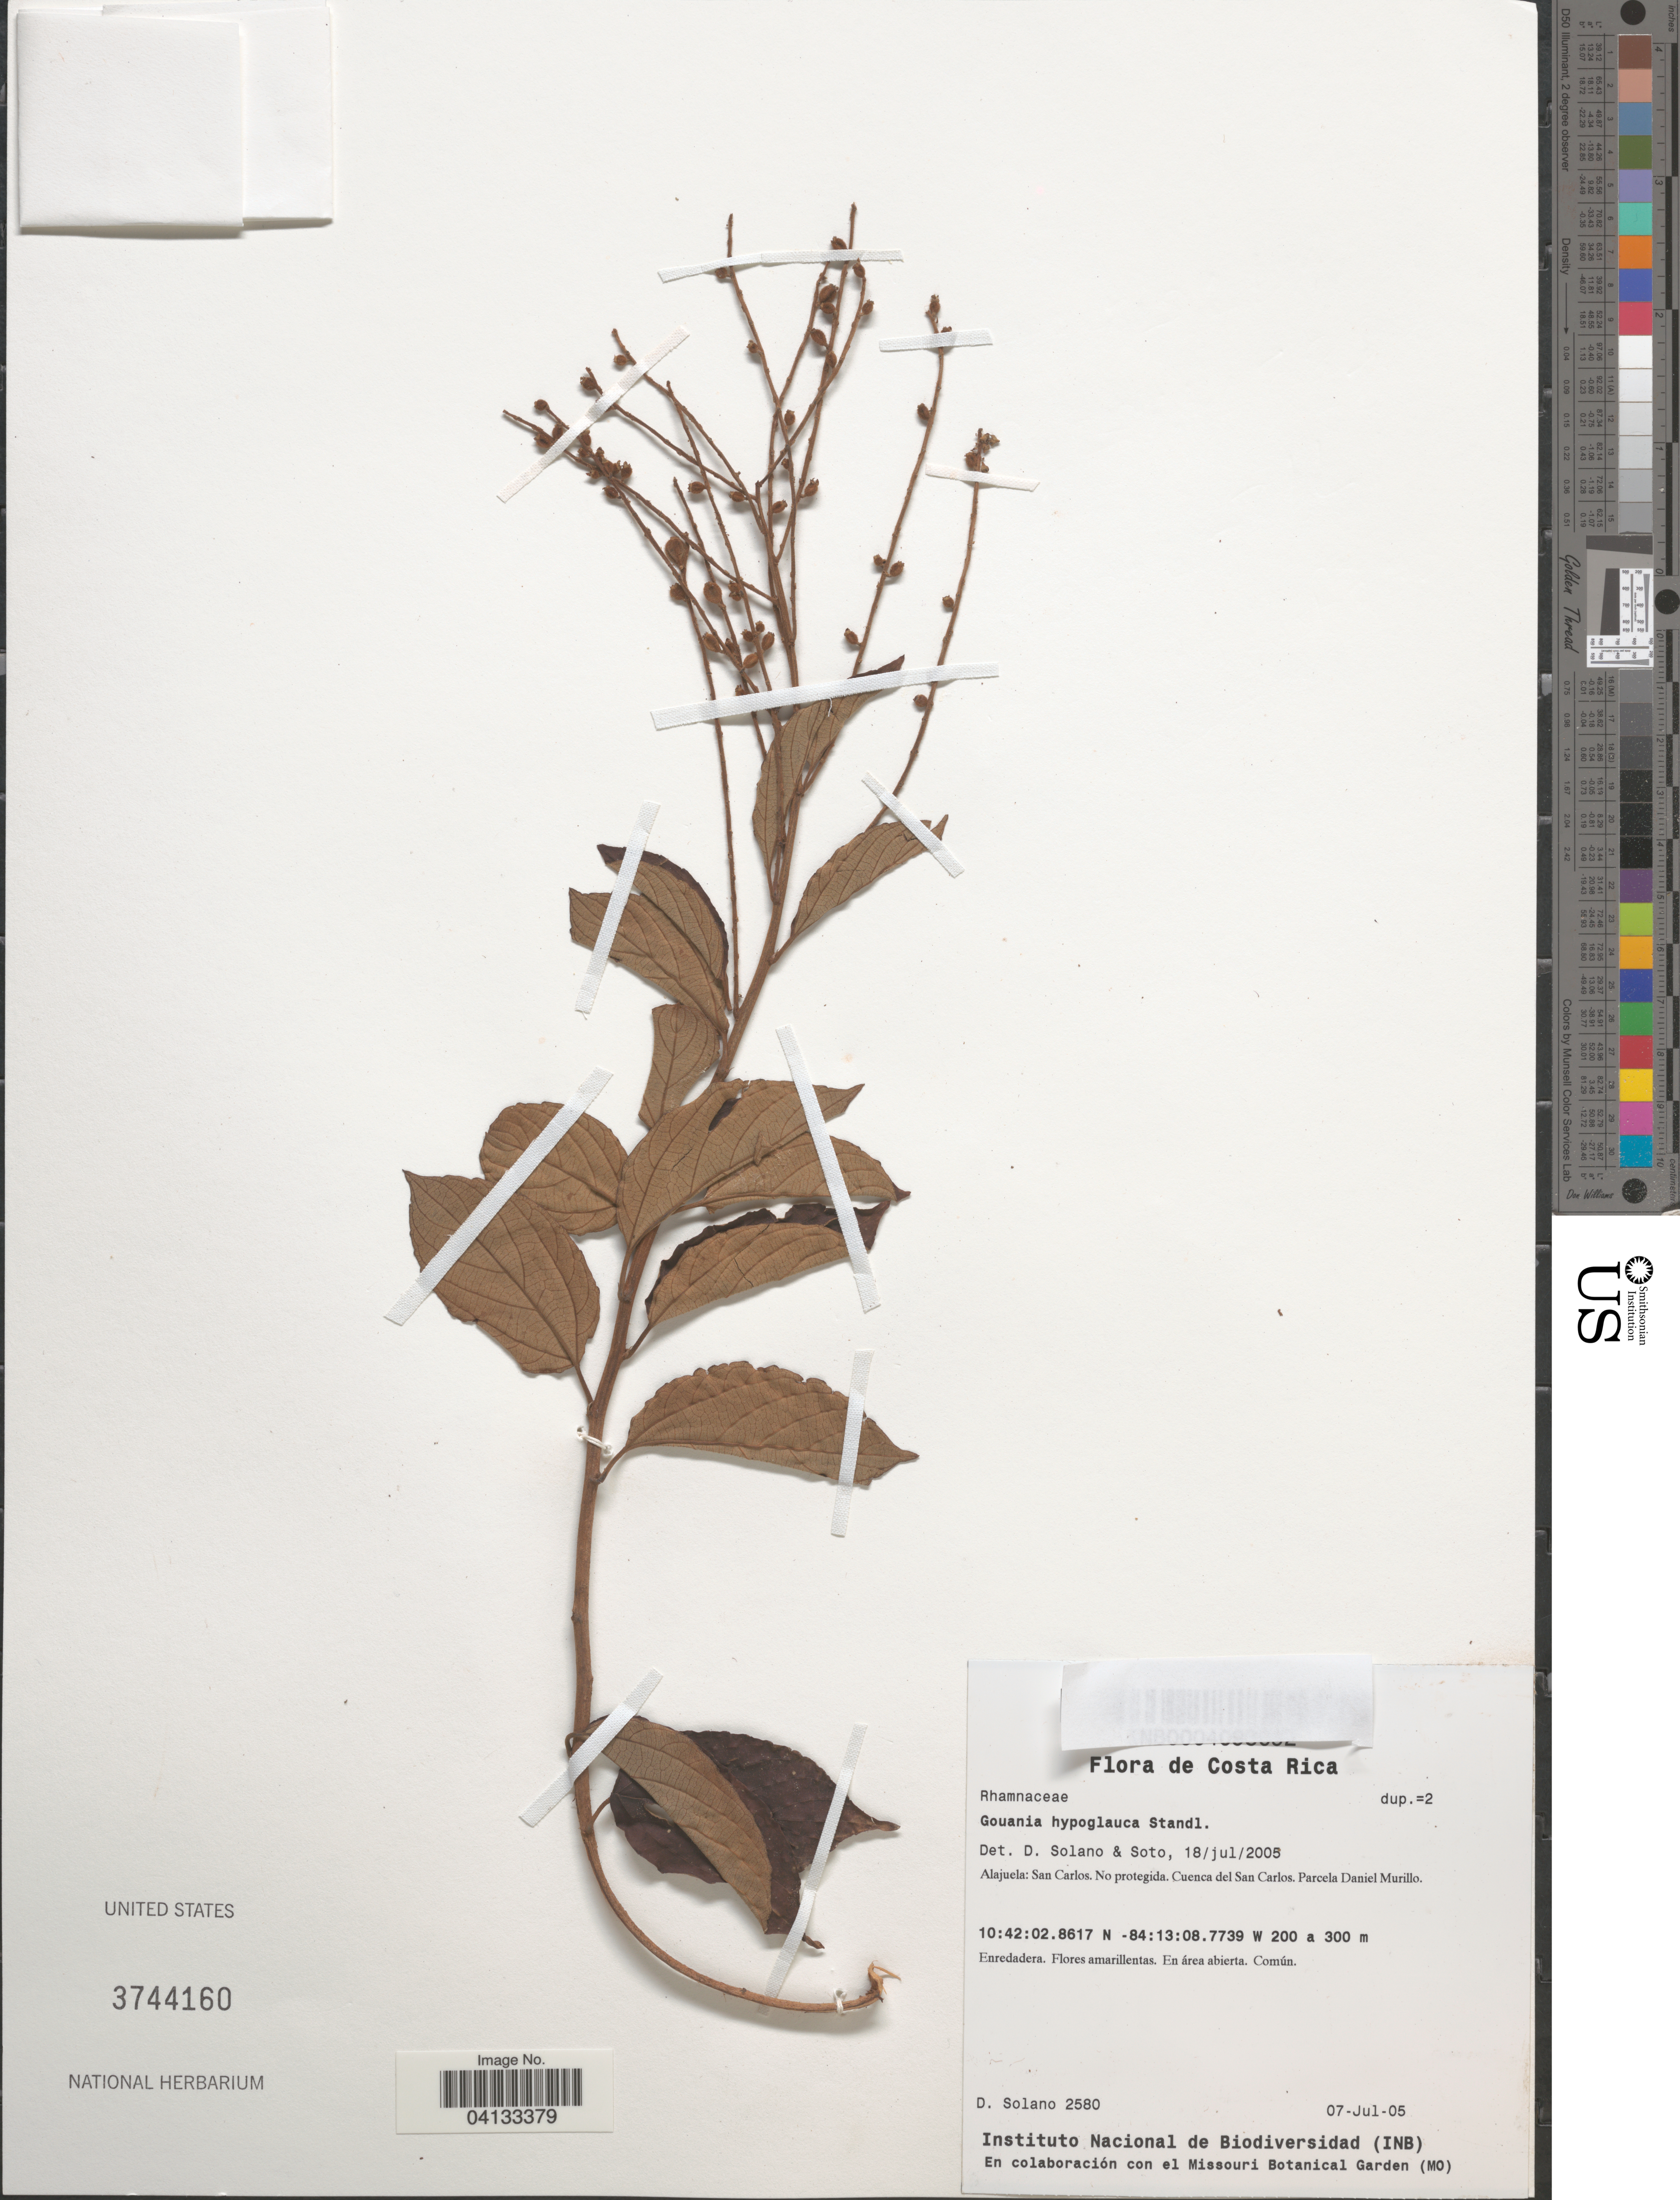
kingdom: Plantae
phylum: Tracheophyta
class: Magnoliopsida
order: Rosales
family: Rhamnaceae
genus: Gouania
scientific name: Gouania hypoglauca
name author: Standl.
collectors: D. Solano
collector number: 2580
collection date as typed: Transcribed d/m/y: 7/7/5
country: Costa Rica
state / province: Alajuela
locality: San Carlos. No protegida. Cuenca del San Carlos. Parcela Daniel Murillo.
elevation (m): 200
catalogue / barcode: US 3744160